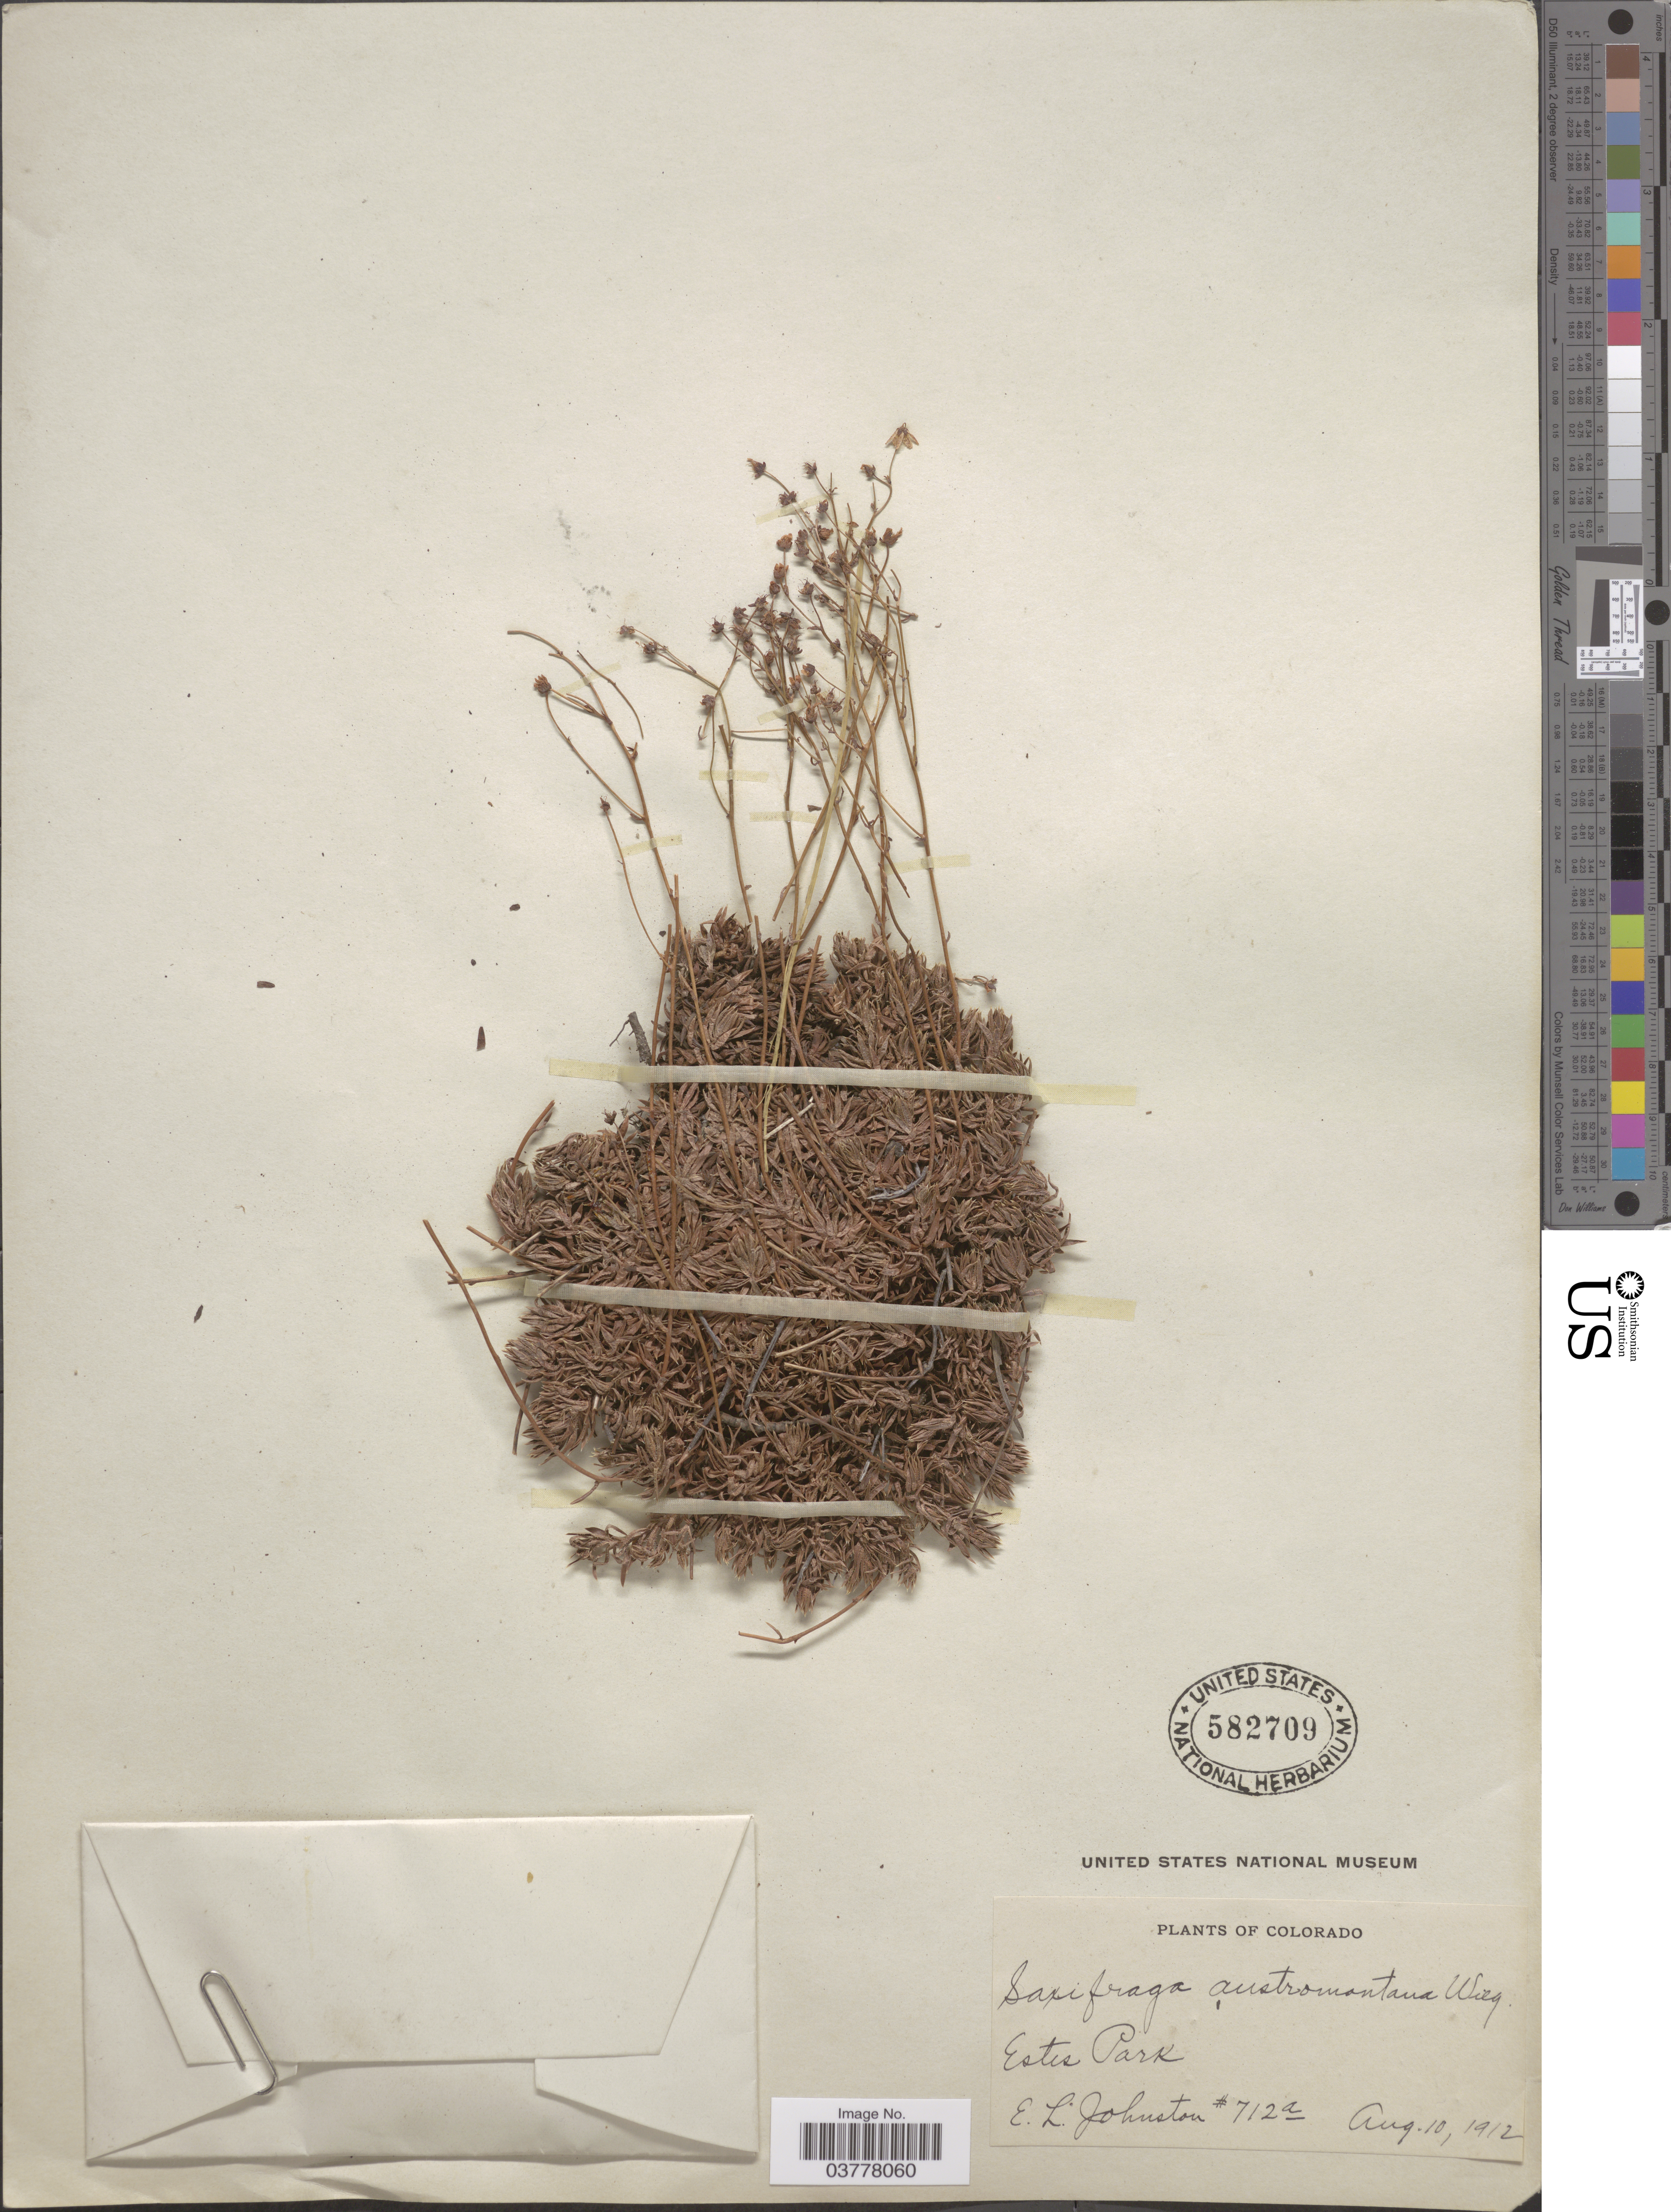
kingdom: Plantae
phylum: Tracheophyta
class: Magnoliopsida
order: Saxifragales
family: Saxifragaceae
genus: Saxifraga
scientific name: Saxifraga bronchialis subsp. austromontana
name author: (Wiegand) Piper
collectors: E. L. Johnston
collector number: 712a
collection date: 1912-08-10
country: United States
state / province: Colorado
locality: Estes Park.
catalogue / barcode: US 582709